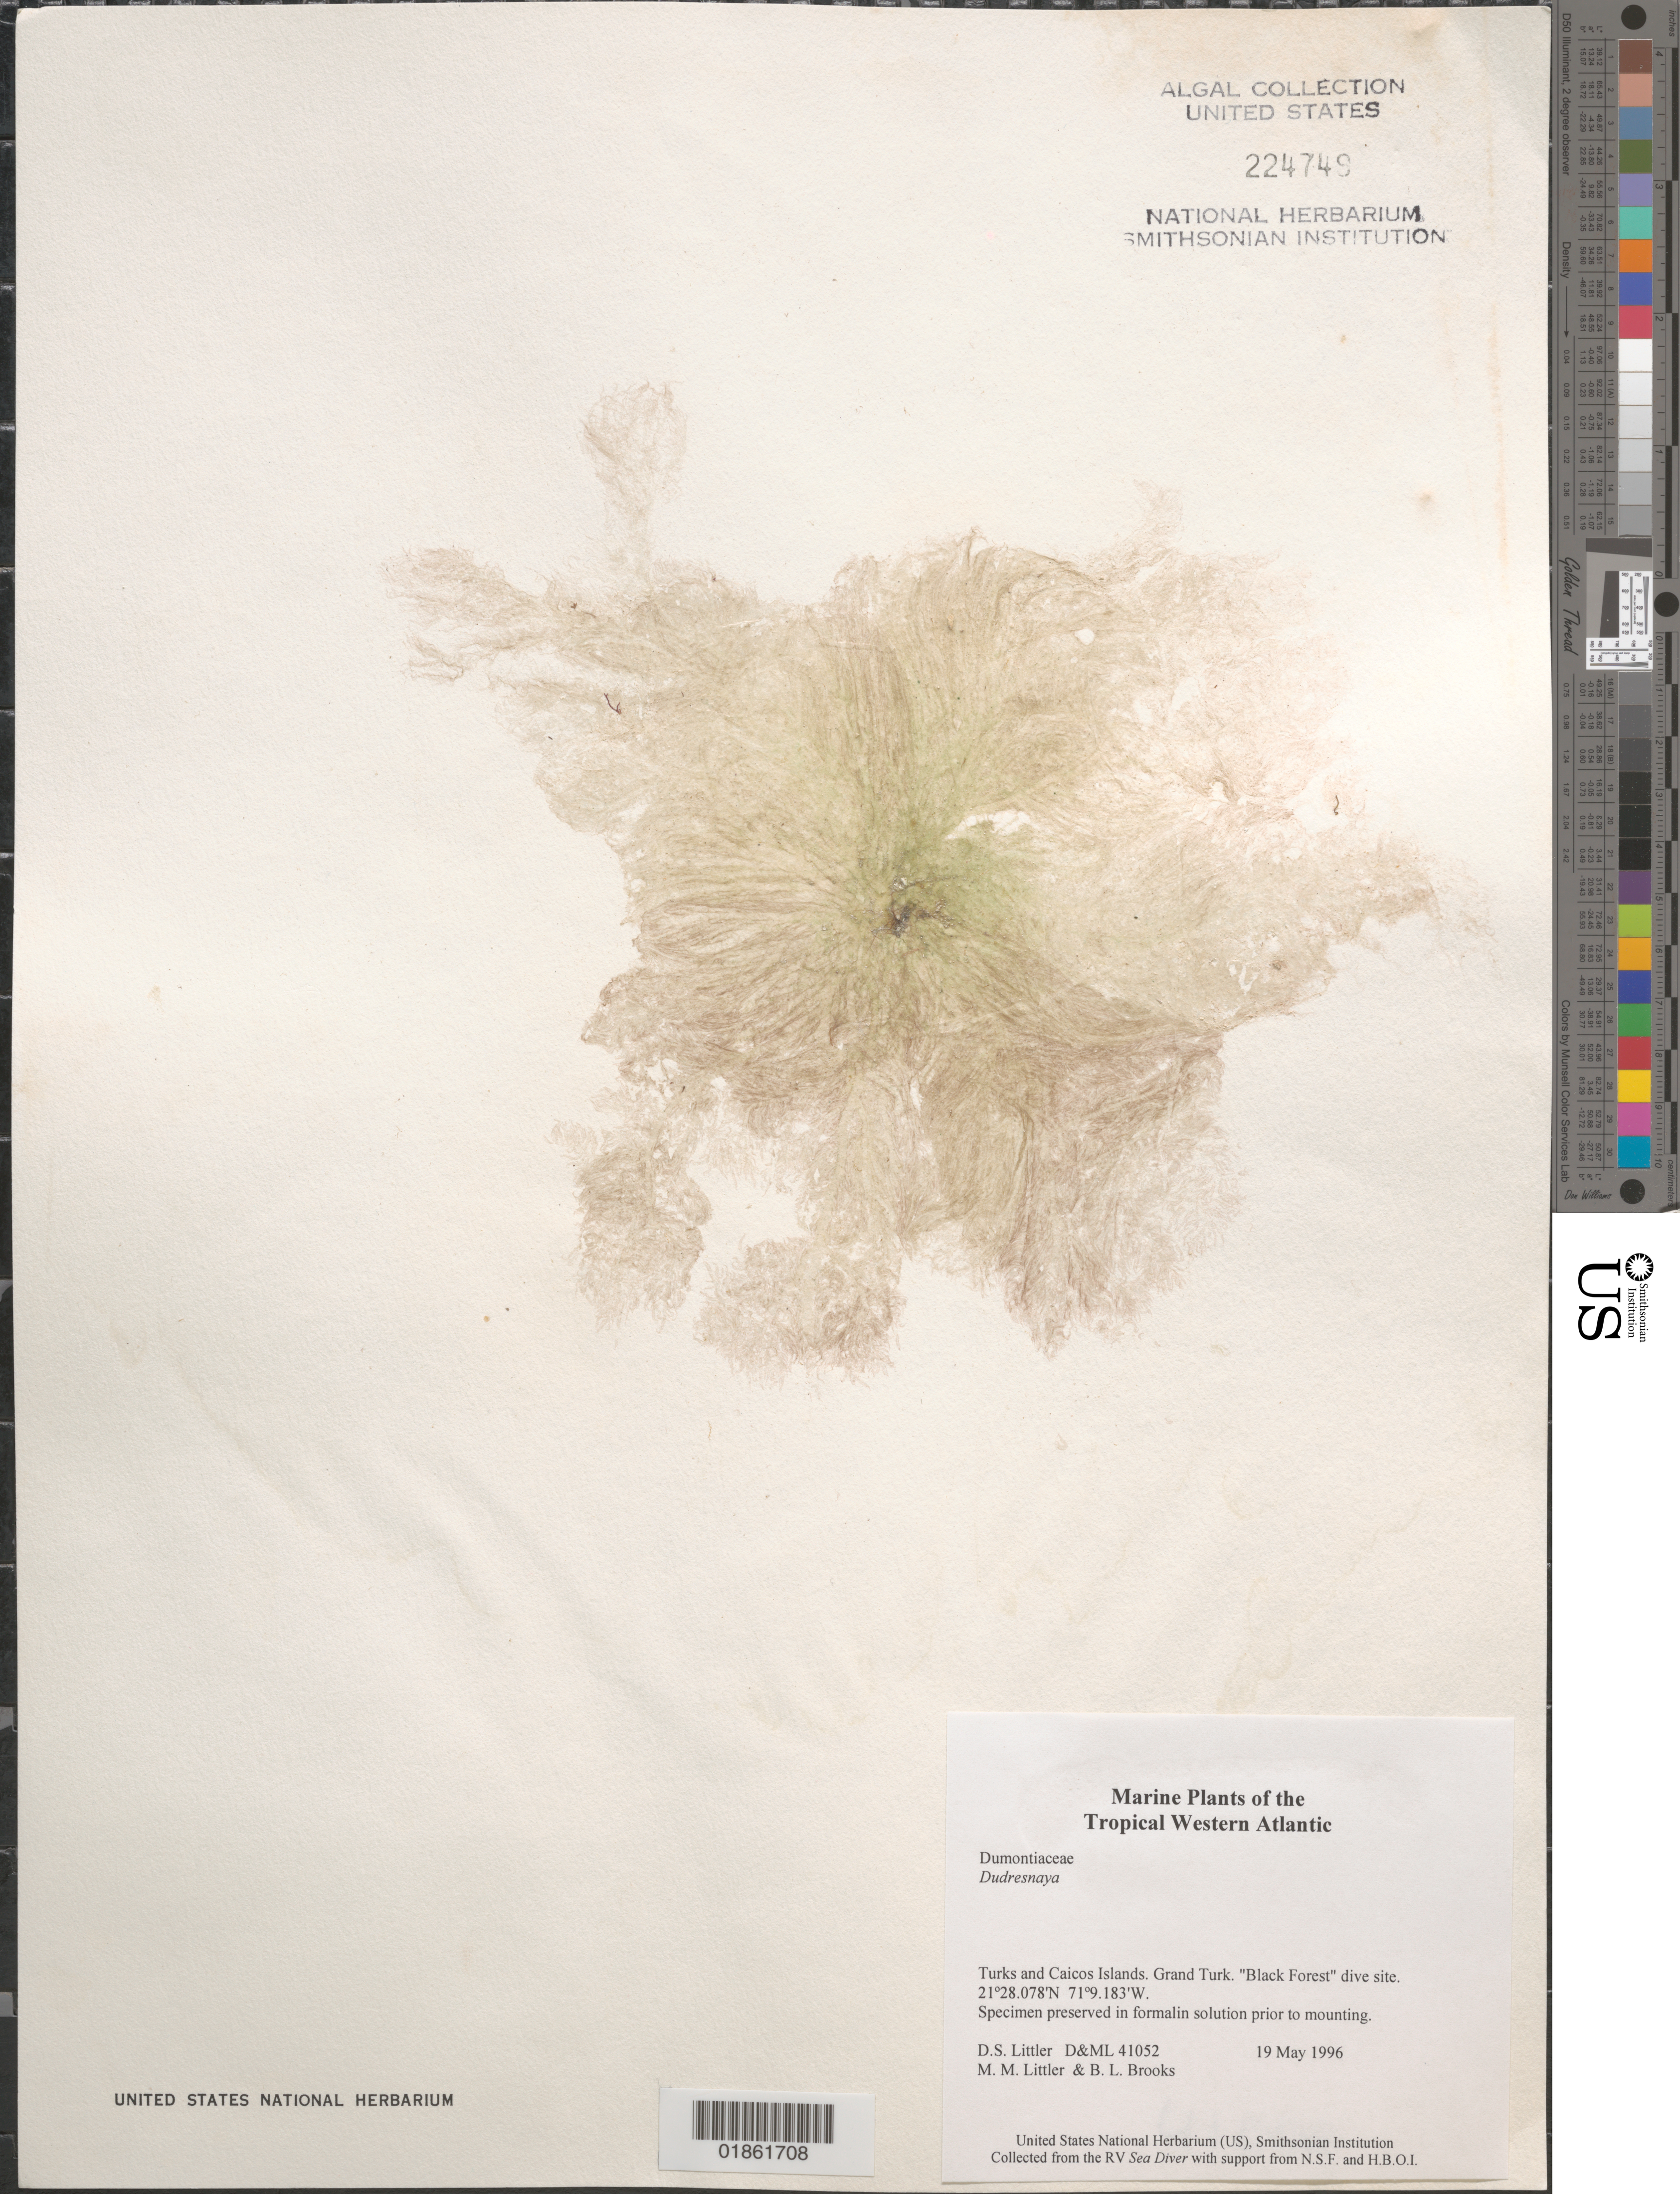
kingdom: Plantae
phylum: Rhodophyta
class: Florideophyceae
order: Gigartinales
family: Dumontiaceae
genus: Dudresnaya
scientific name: Dudresnaya sp.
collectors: D. S. Littler & M. M. Littler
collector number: D&ML 41052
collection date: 1996-05-19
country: Turks and Caicos Islands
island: Grand Turk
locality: Grand Turk. "Black Forest" dive site.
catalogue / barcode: US 224749